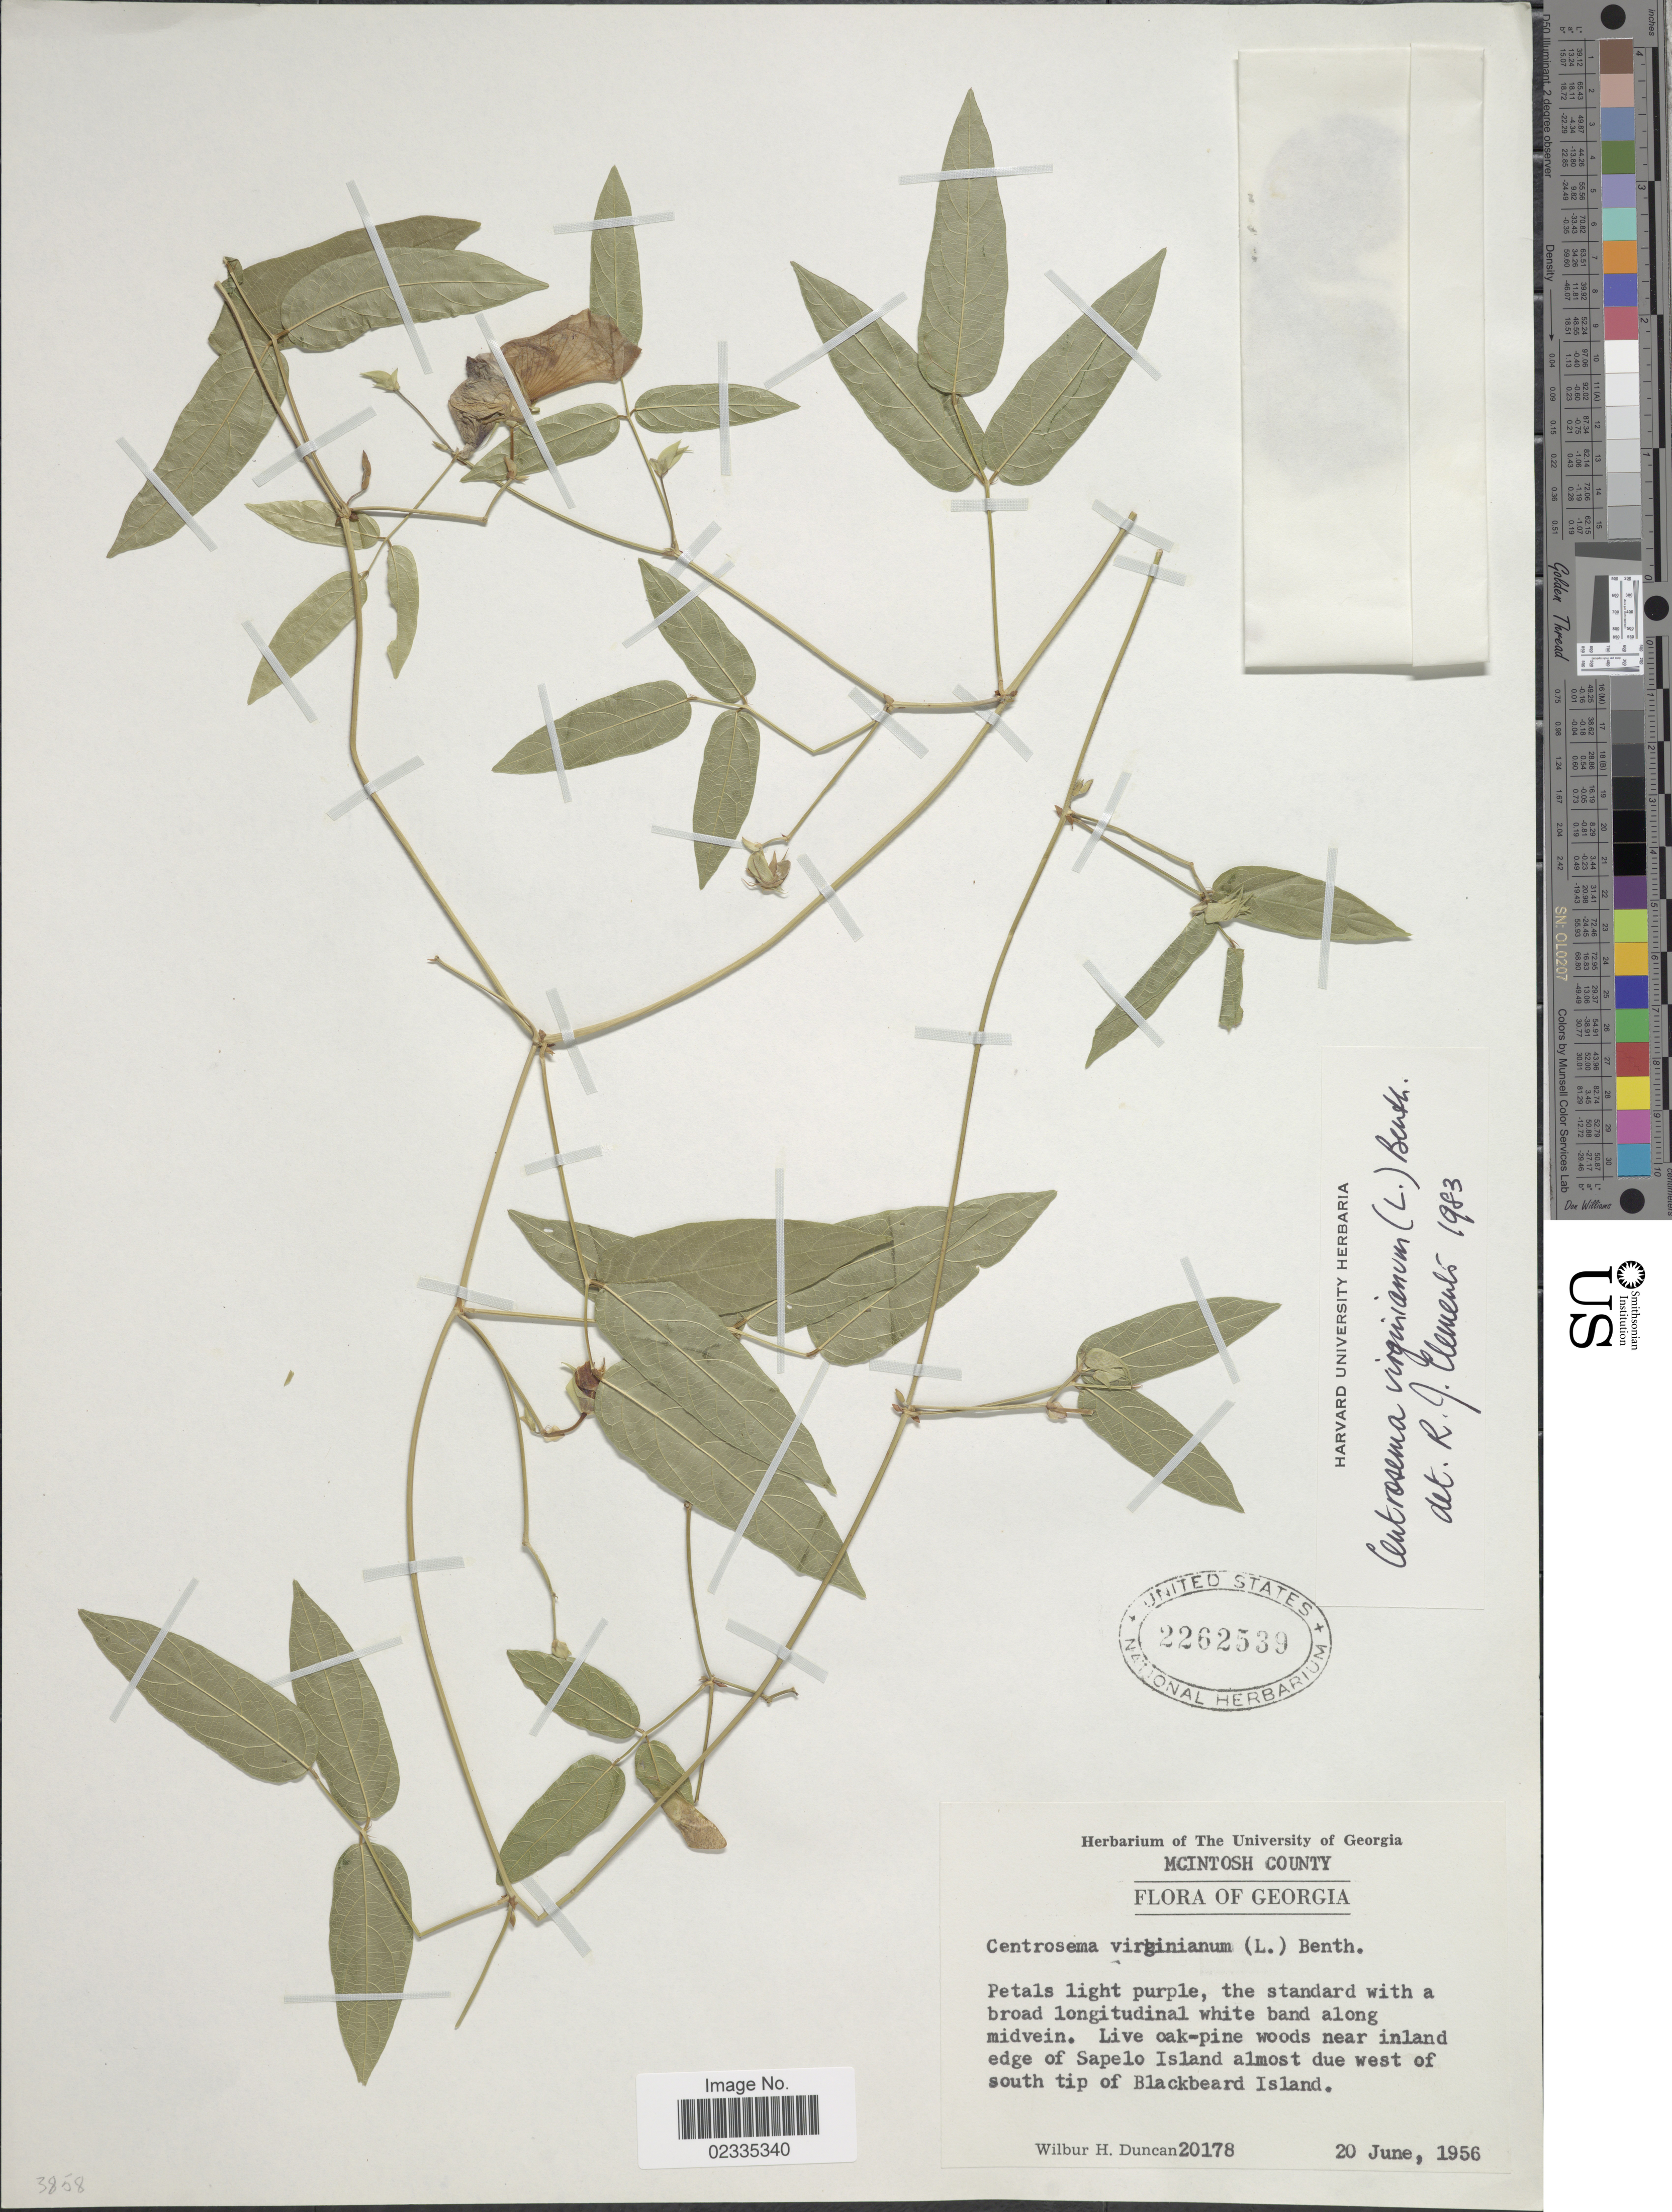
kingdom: Plantae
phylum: Tracheophyta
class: Magnoliopsida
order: Fabales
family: Fabaceae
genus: Centrosema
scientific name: Centrosema virginianum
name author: (L.) Benth.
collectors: W. H. Duncan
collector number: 20178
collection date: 1956-06-20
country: United States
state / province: Georgia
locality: McIntosh County. Live oak-pine woods near inland edge of Sapelo Island almost due west of south tip of Blackbeard Island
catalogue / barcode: US 2262539